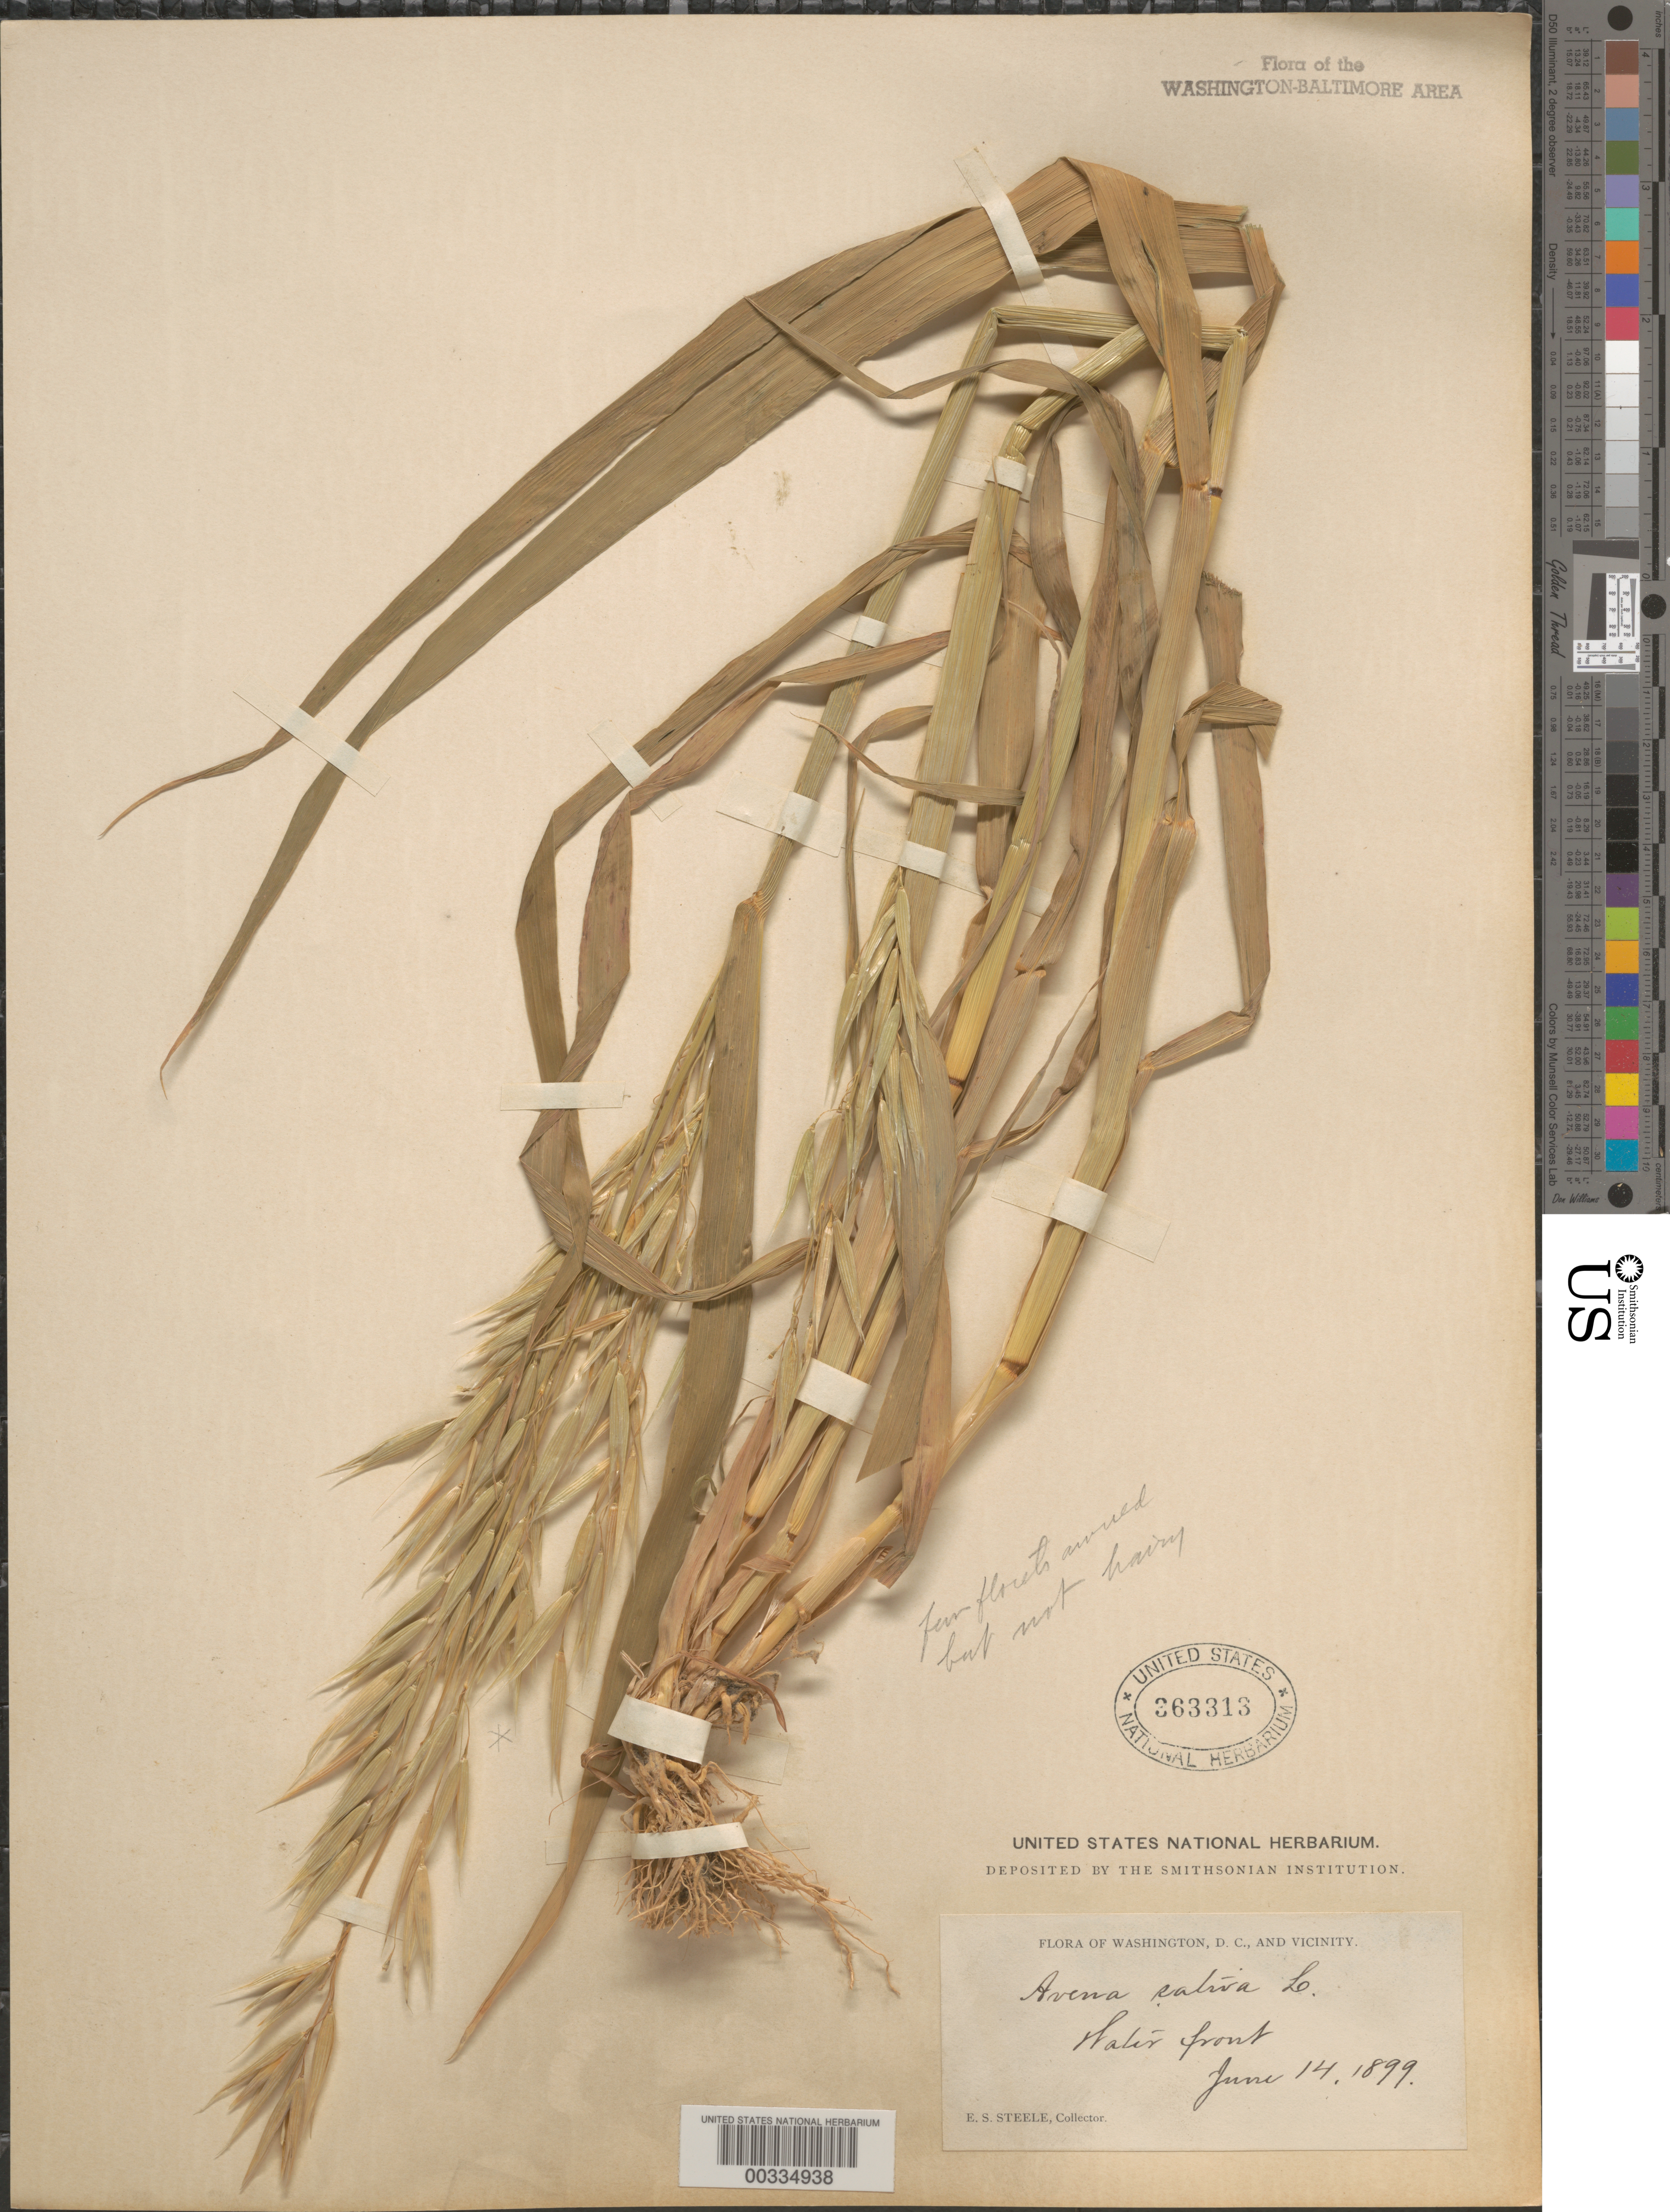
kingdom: Plantae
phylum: Tracheophyta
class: Liliopsida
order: Poales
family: Poaceae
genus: Avena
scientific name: Avena sativa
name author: L.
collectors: E. Steele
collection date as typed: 14 Jun 1899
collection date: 1899-06-14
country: United States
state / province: District of Columbia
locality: Washington DC area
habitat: Water front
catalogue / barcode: US 363313